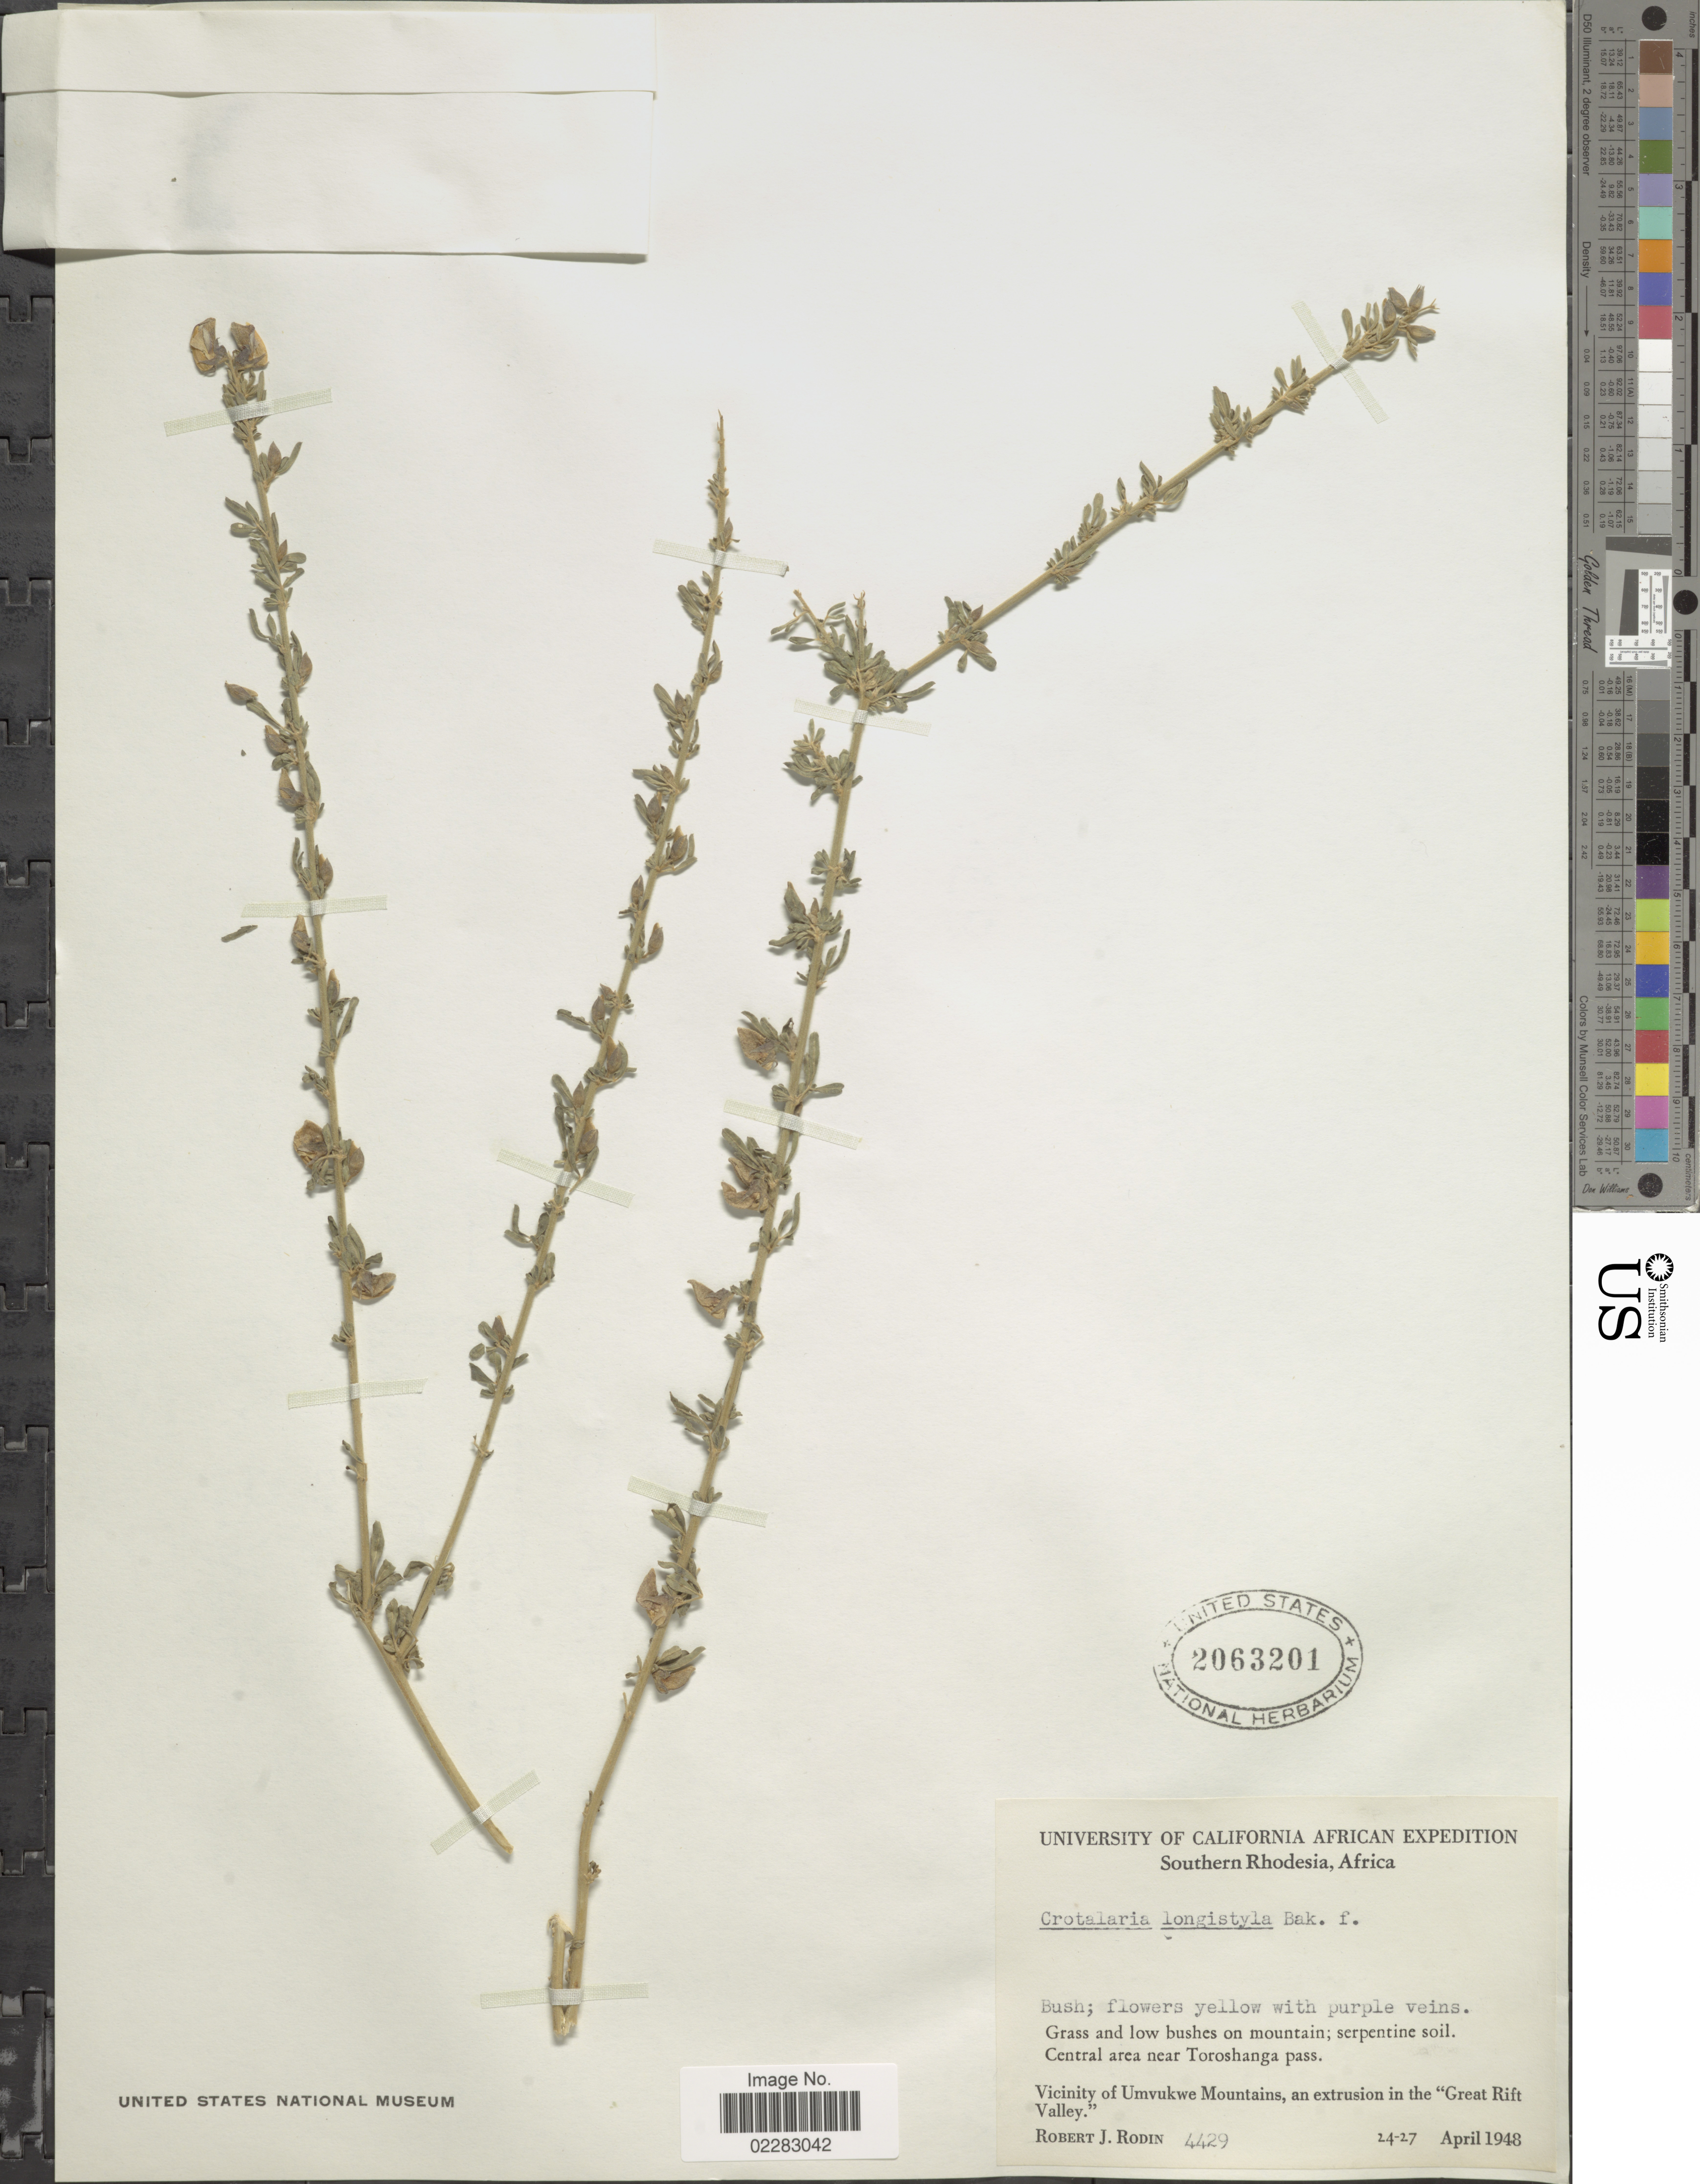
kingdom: Plantae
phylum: Tracheophyta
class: Magnoliopsida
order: Fabales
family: Fabaceae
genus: Crotalaria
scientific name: Crotalaria longistyla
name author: Baker f.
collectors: R. J. Rodin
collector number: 4429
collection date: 1948-04-24/1948-04-27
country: Zimbabwe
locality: Southern Rhodesia, Central area near Toroshanga pass, Vicinity ofUmvukwe Mountains, an extrusion in the "Great Rift Valley."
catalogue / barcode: US 2063201